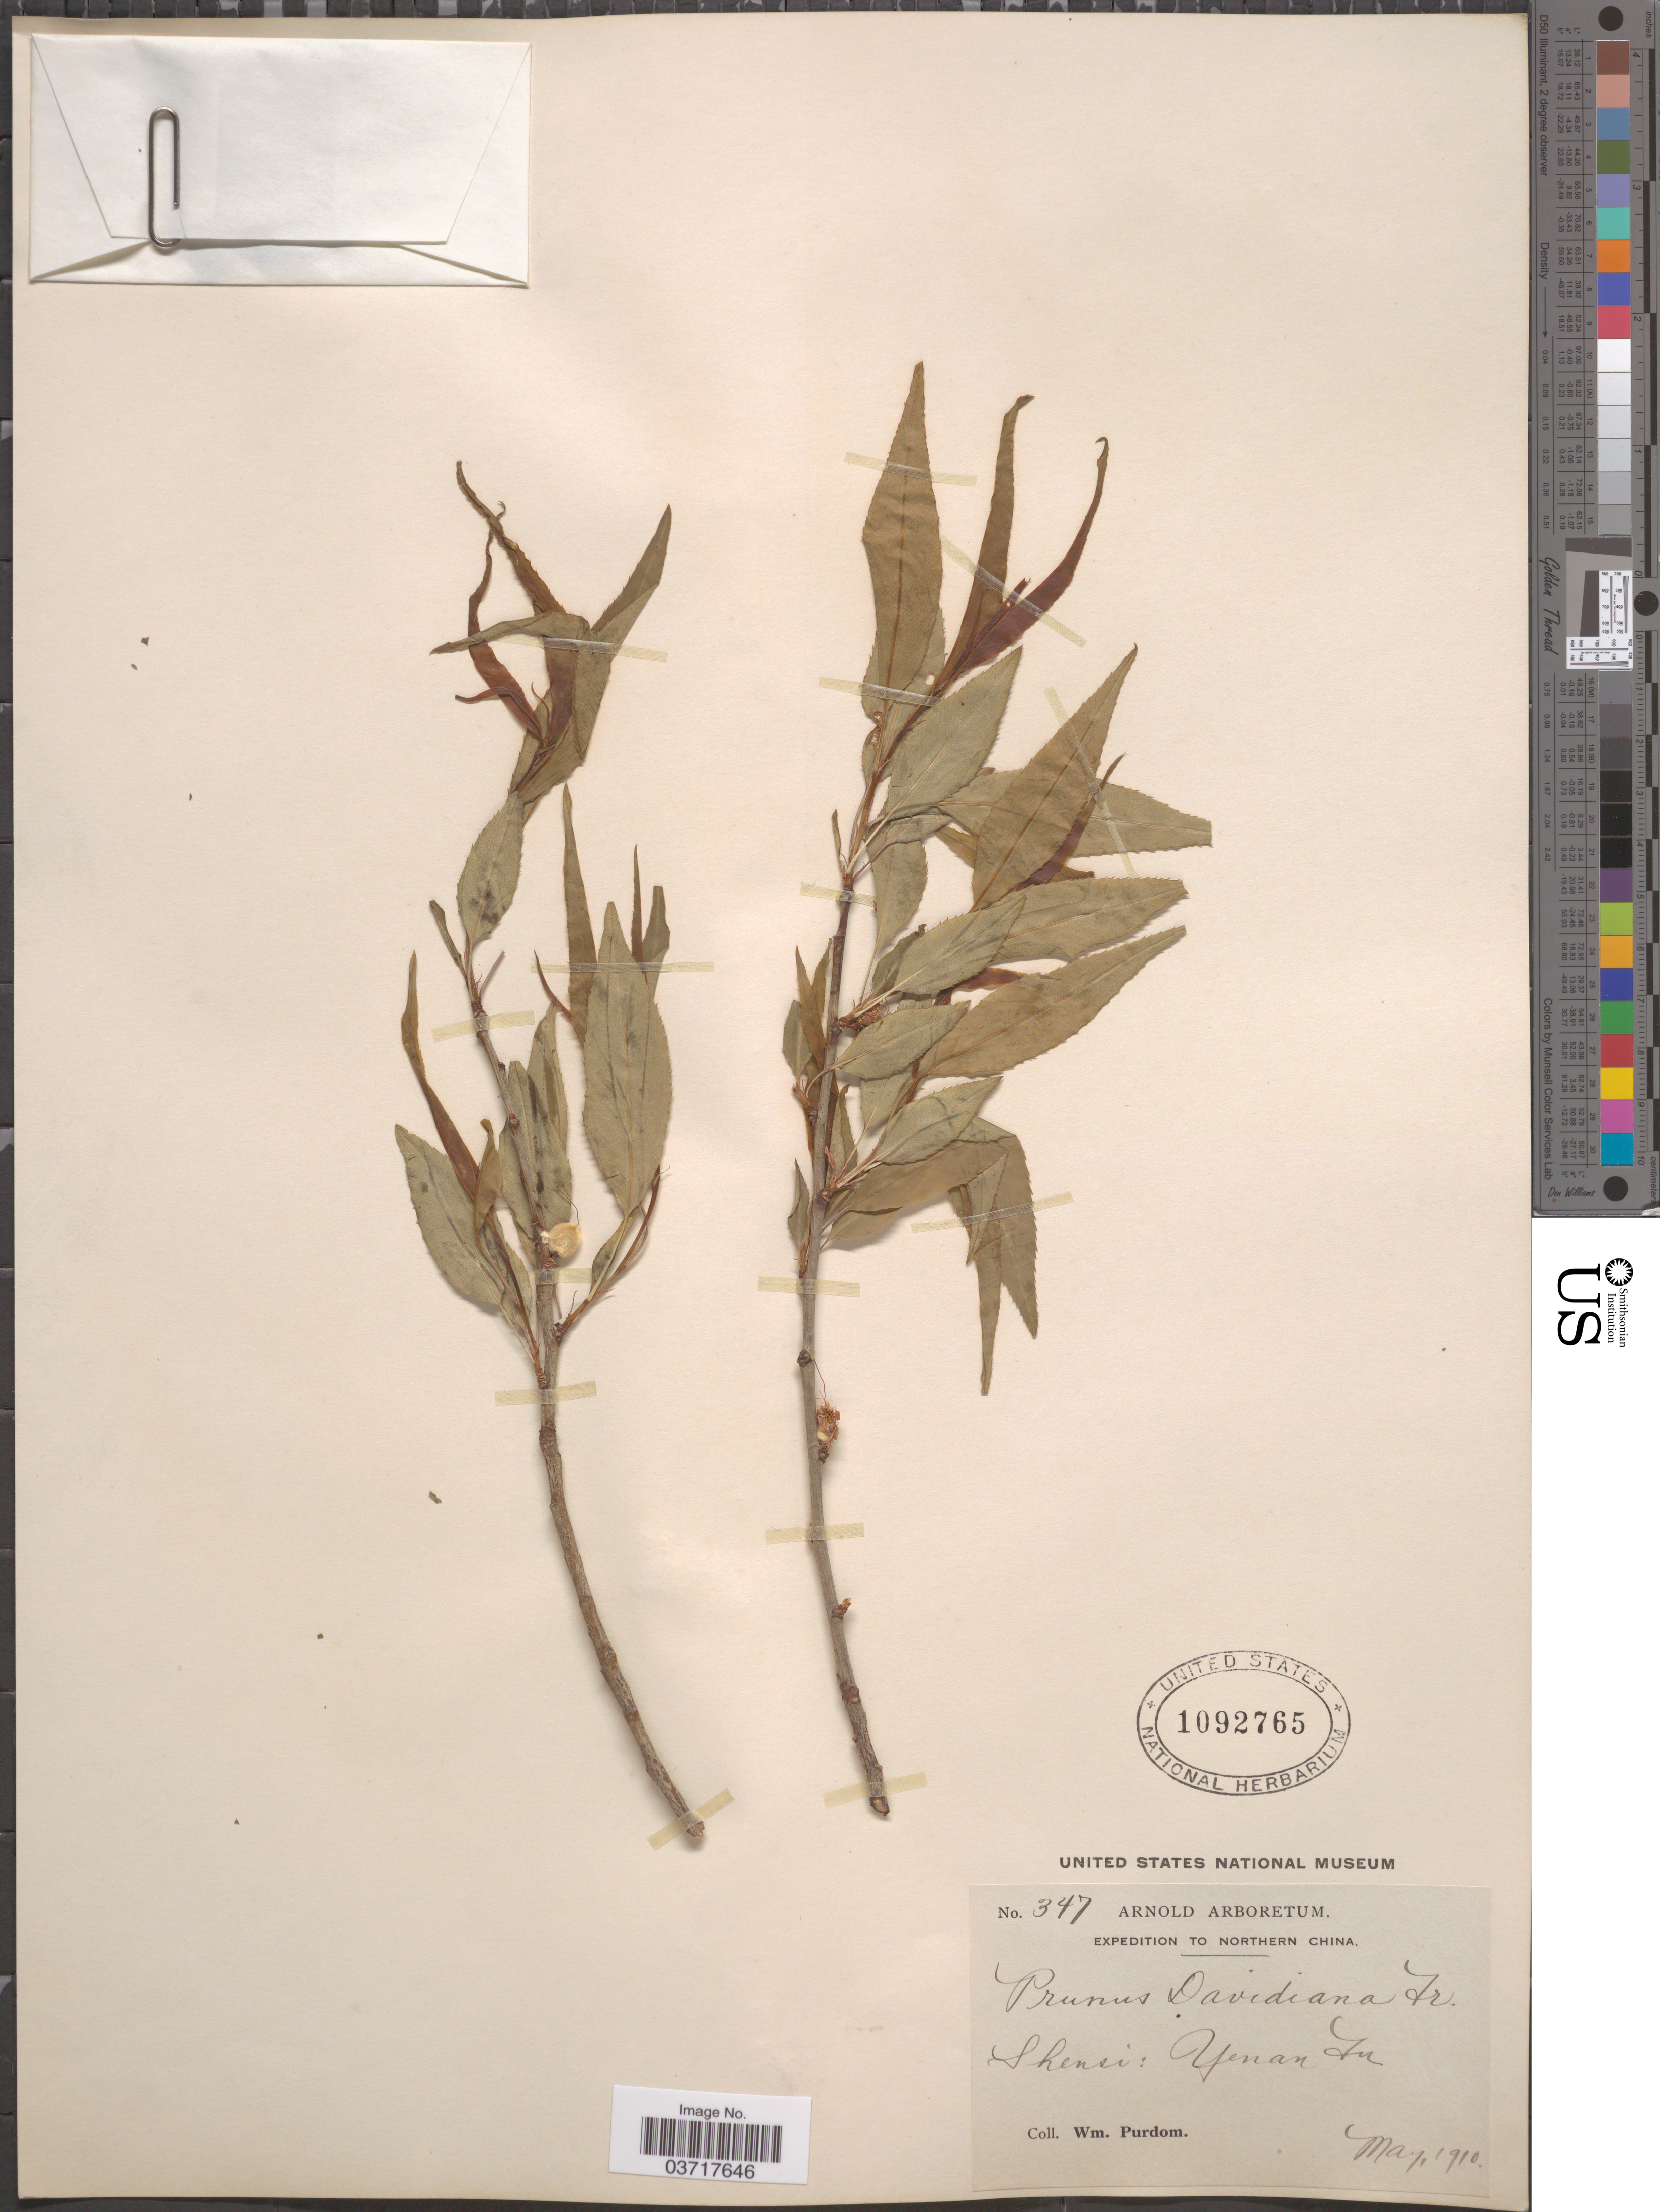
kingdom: Plantae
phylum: Tracheophyta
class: Magnoliopsida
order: Rosales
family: Rosaceae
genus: Prunus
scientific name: Prunus davidiana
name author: (Carrière) Franch.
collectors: W. Purdom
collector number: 347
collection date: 1910-05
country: China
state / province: Shaanxi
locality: Northern China. Shensi: Yenan Fu.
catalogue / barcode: US 1092765